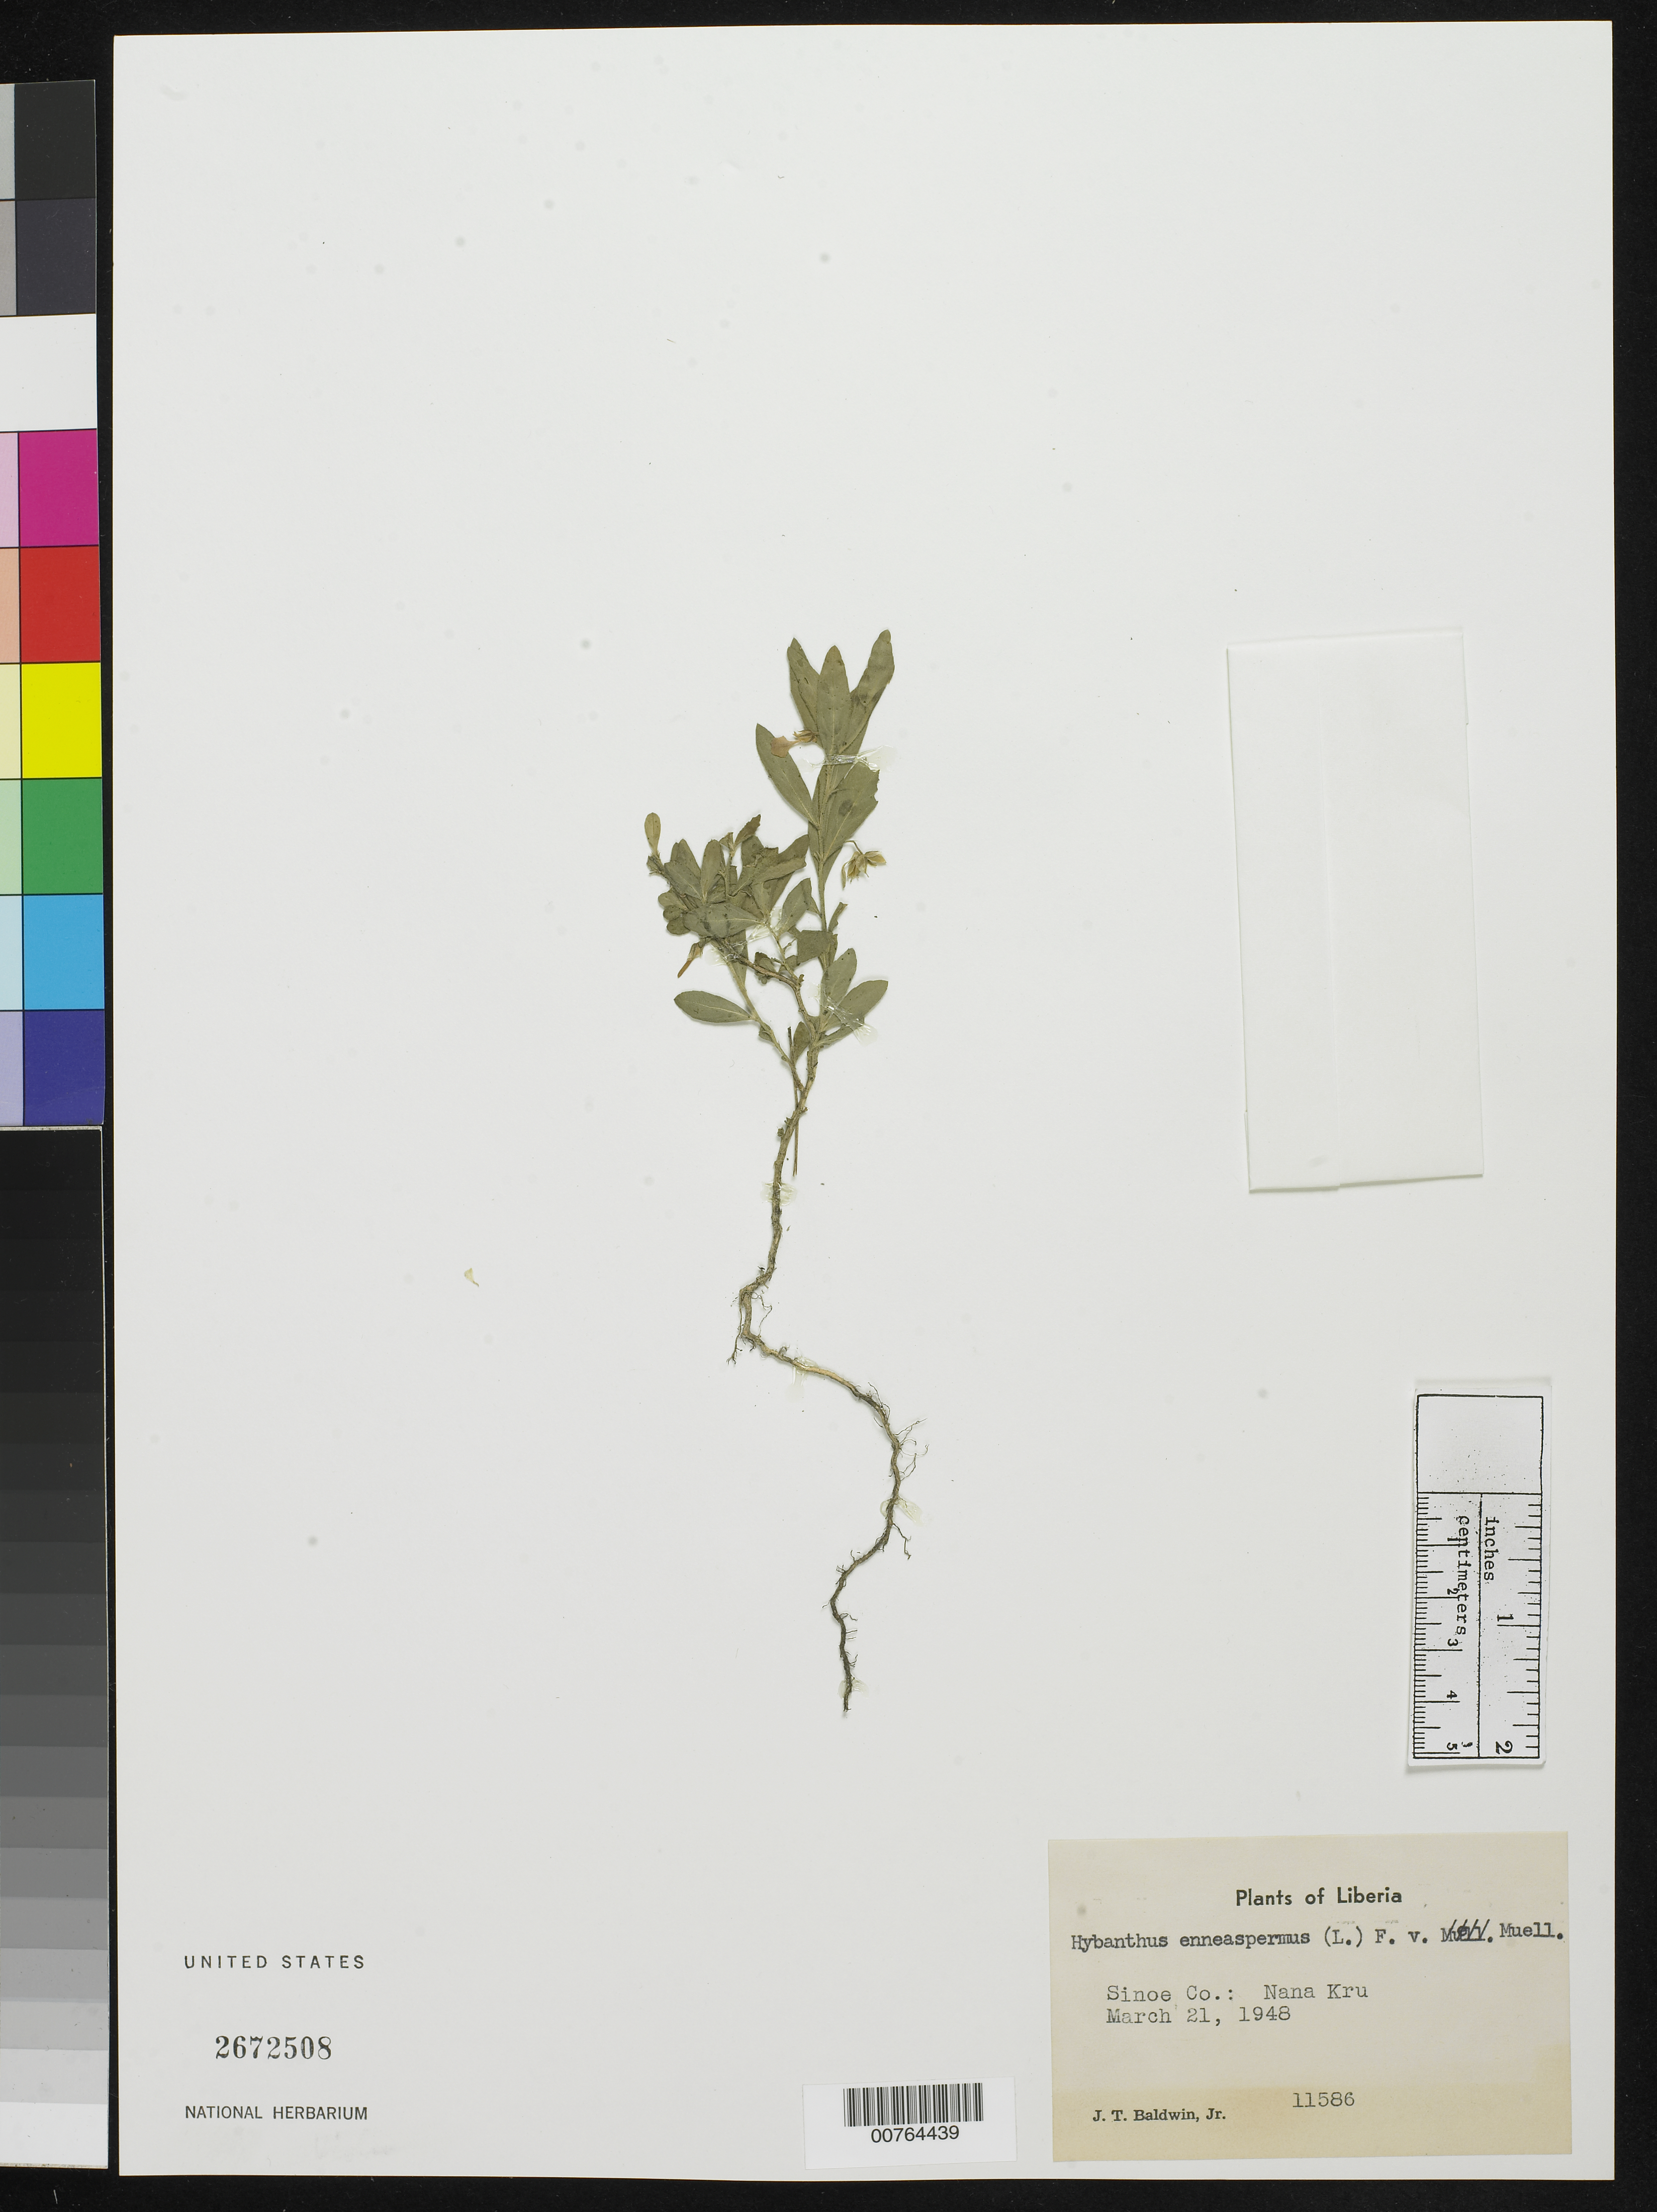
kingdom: Plantae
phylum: Tracheophyta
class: Magnoliopsida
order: Malpighiales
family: Violaceae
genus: Pigea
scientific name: Pigea enneasperma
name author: (L.) P.I. Forst.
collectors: J. T. Baldwin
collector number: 11586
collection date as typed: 21 Mar 1948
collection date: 1948-03-21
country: Liberia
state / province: Sinoe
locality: Nana Kru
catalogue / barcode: US 2672508